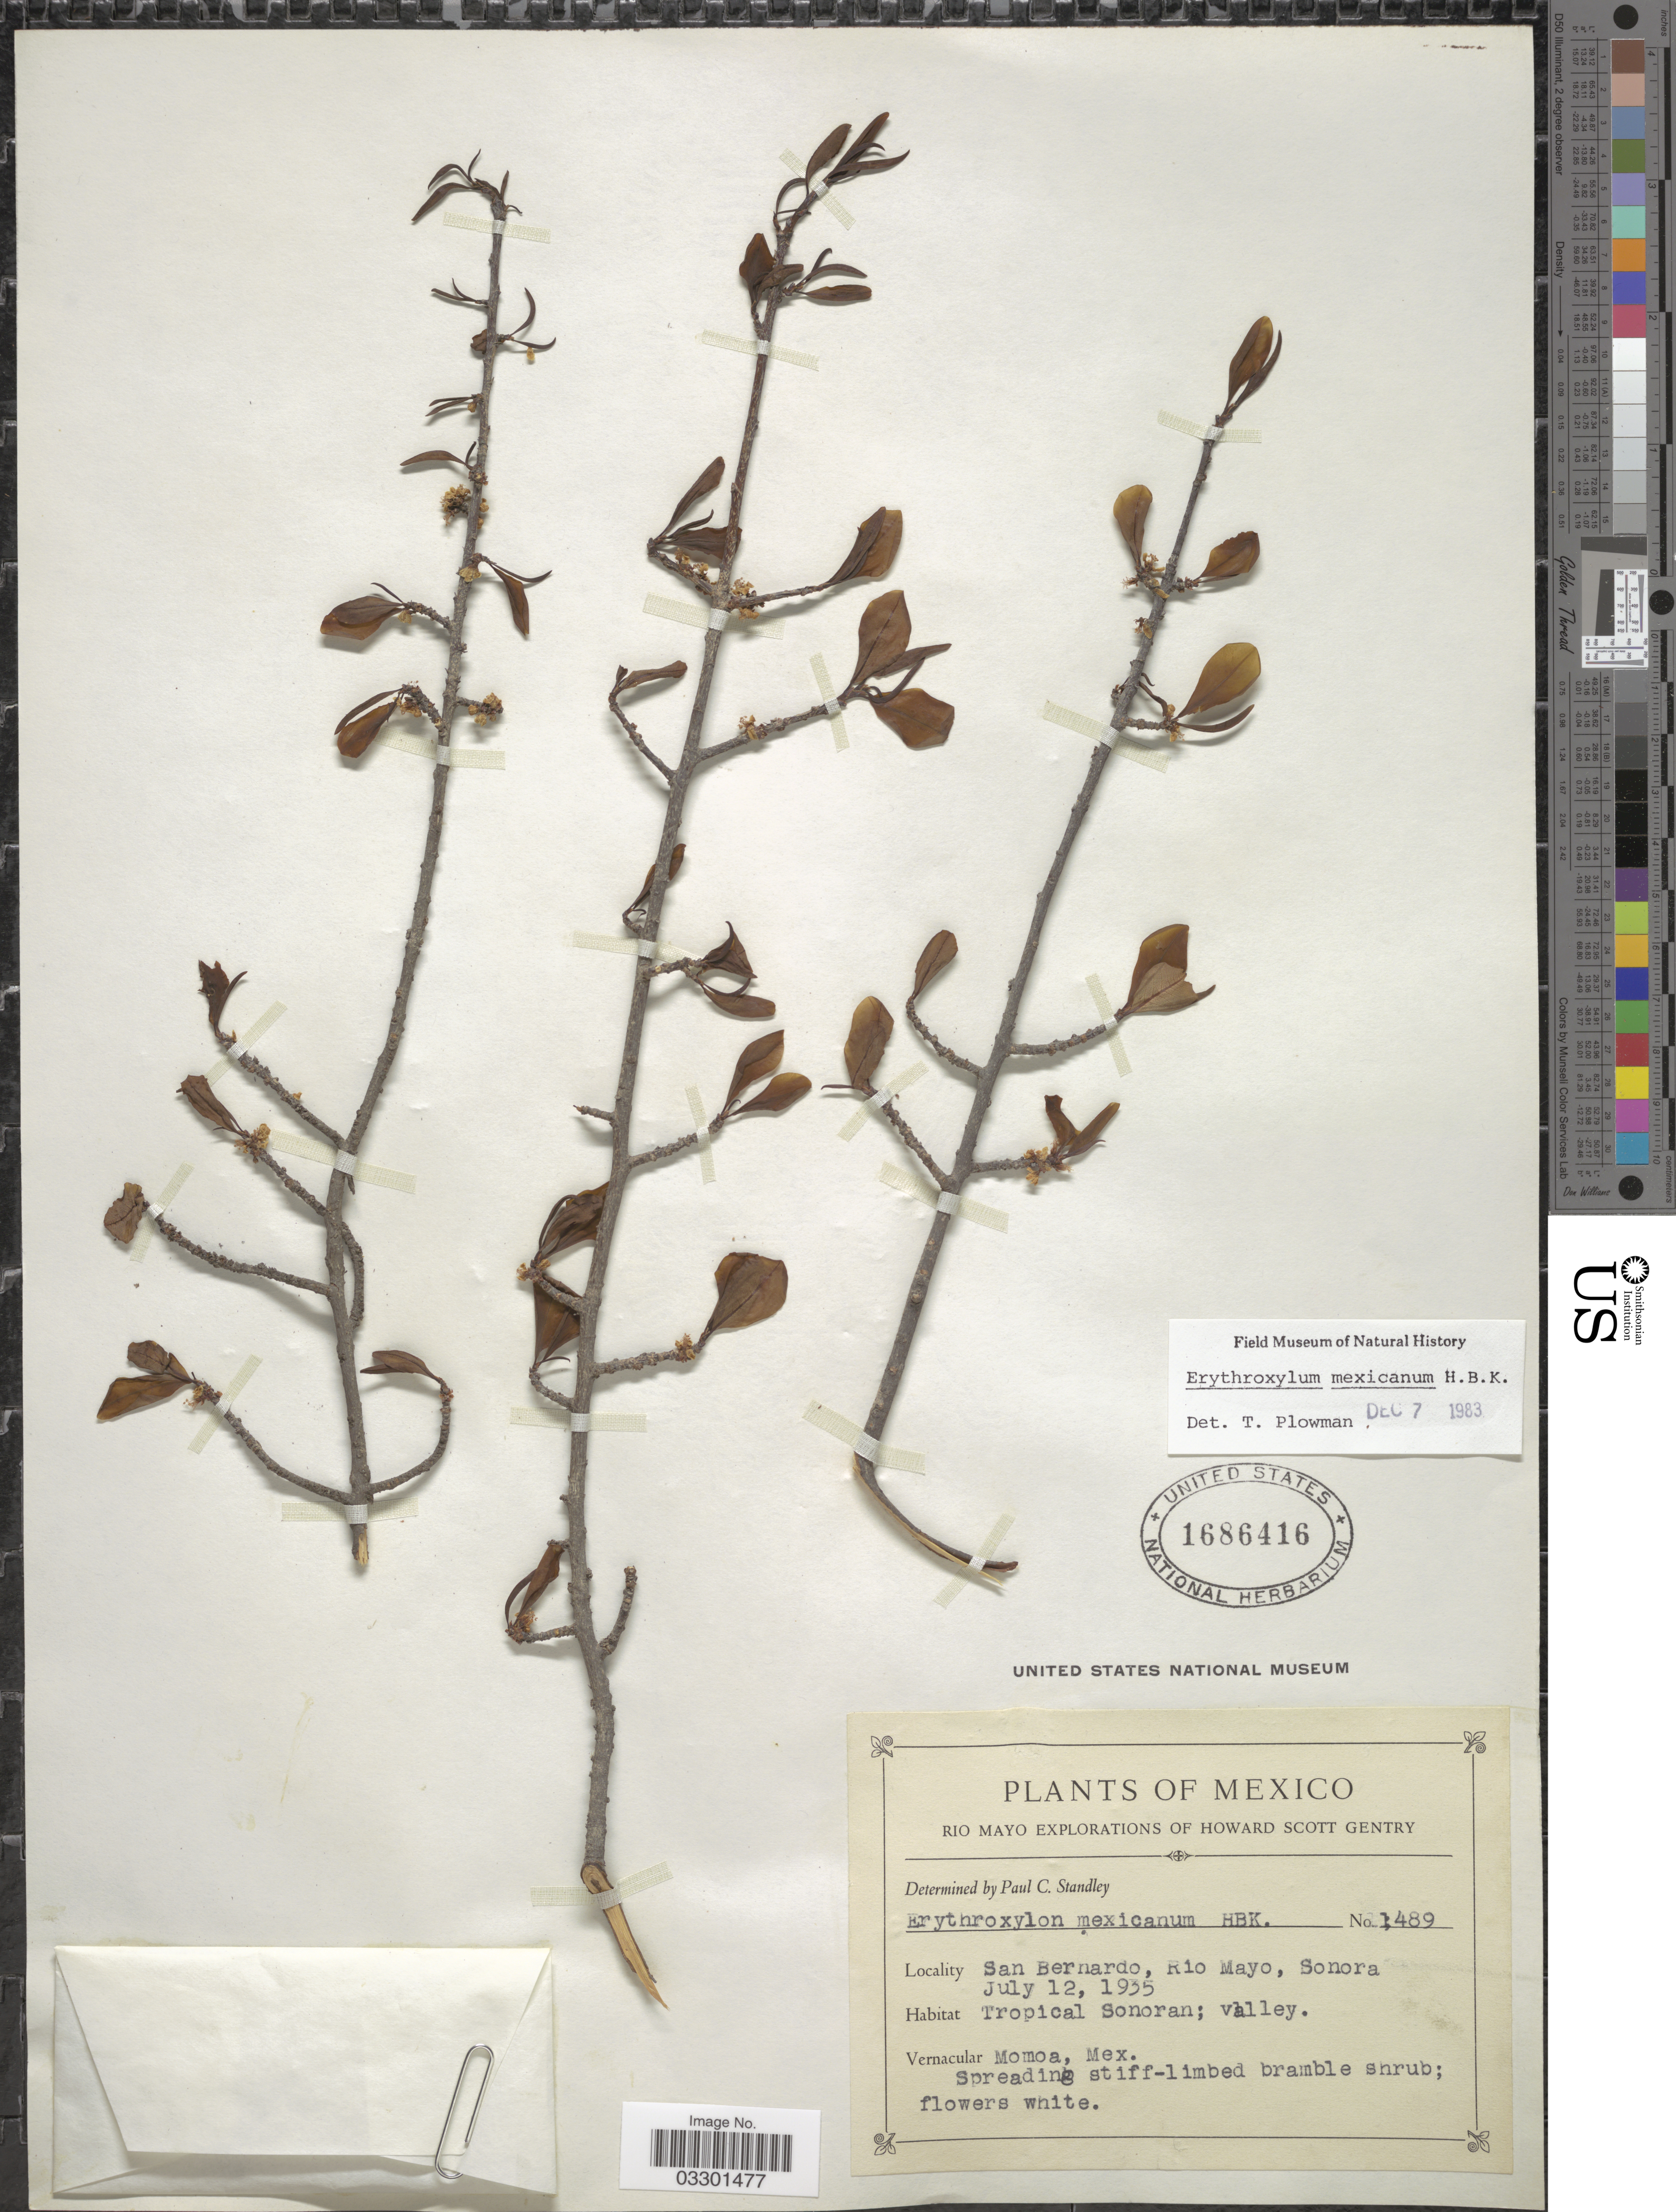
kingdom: Plantae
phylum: Tracheophyta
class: Magnoliopsida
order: Malpighiales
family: Erythroxylaceae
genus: Erythroxylum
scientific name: Erythroxylum mexicanum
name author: Kunth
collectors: H. S. Gentry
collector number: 1489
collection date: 1935-07-12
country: Mexico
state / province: Sonora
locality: Rio Mayo. San Bernardo, Rio Maya. Tropical Sonoran; valley.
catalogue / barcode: US 1686416